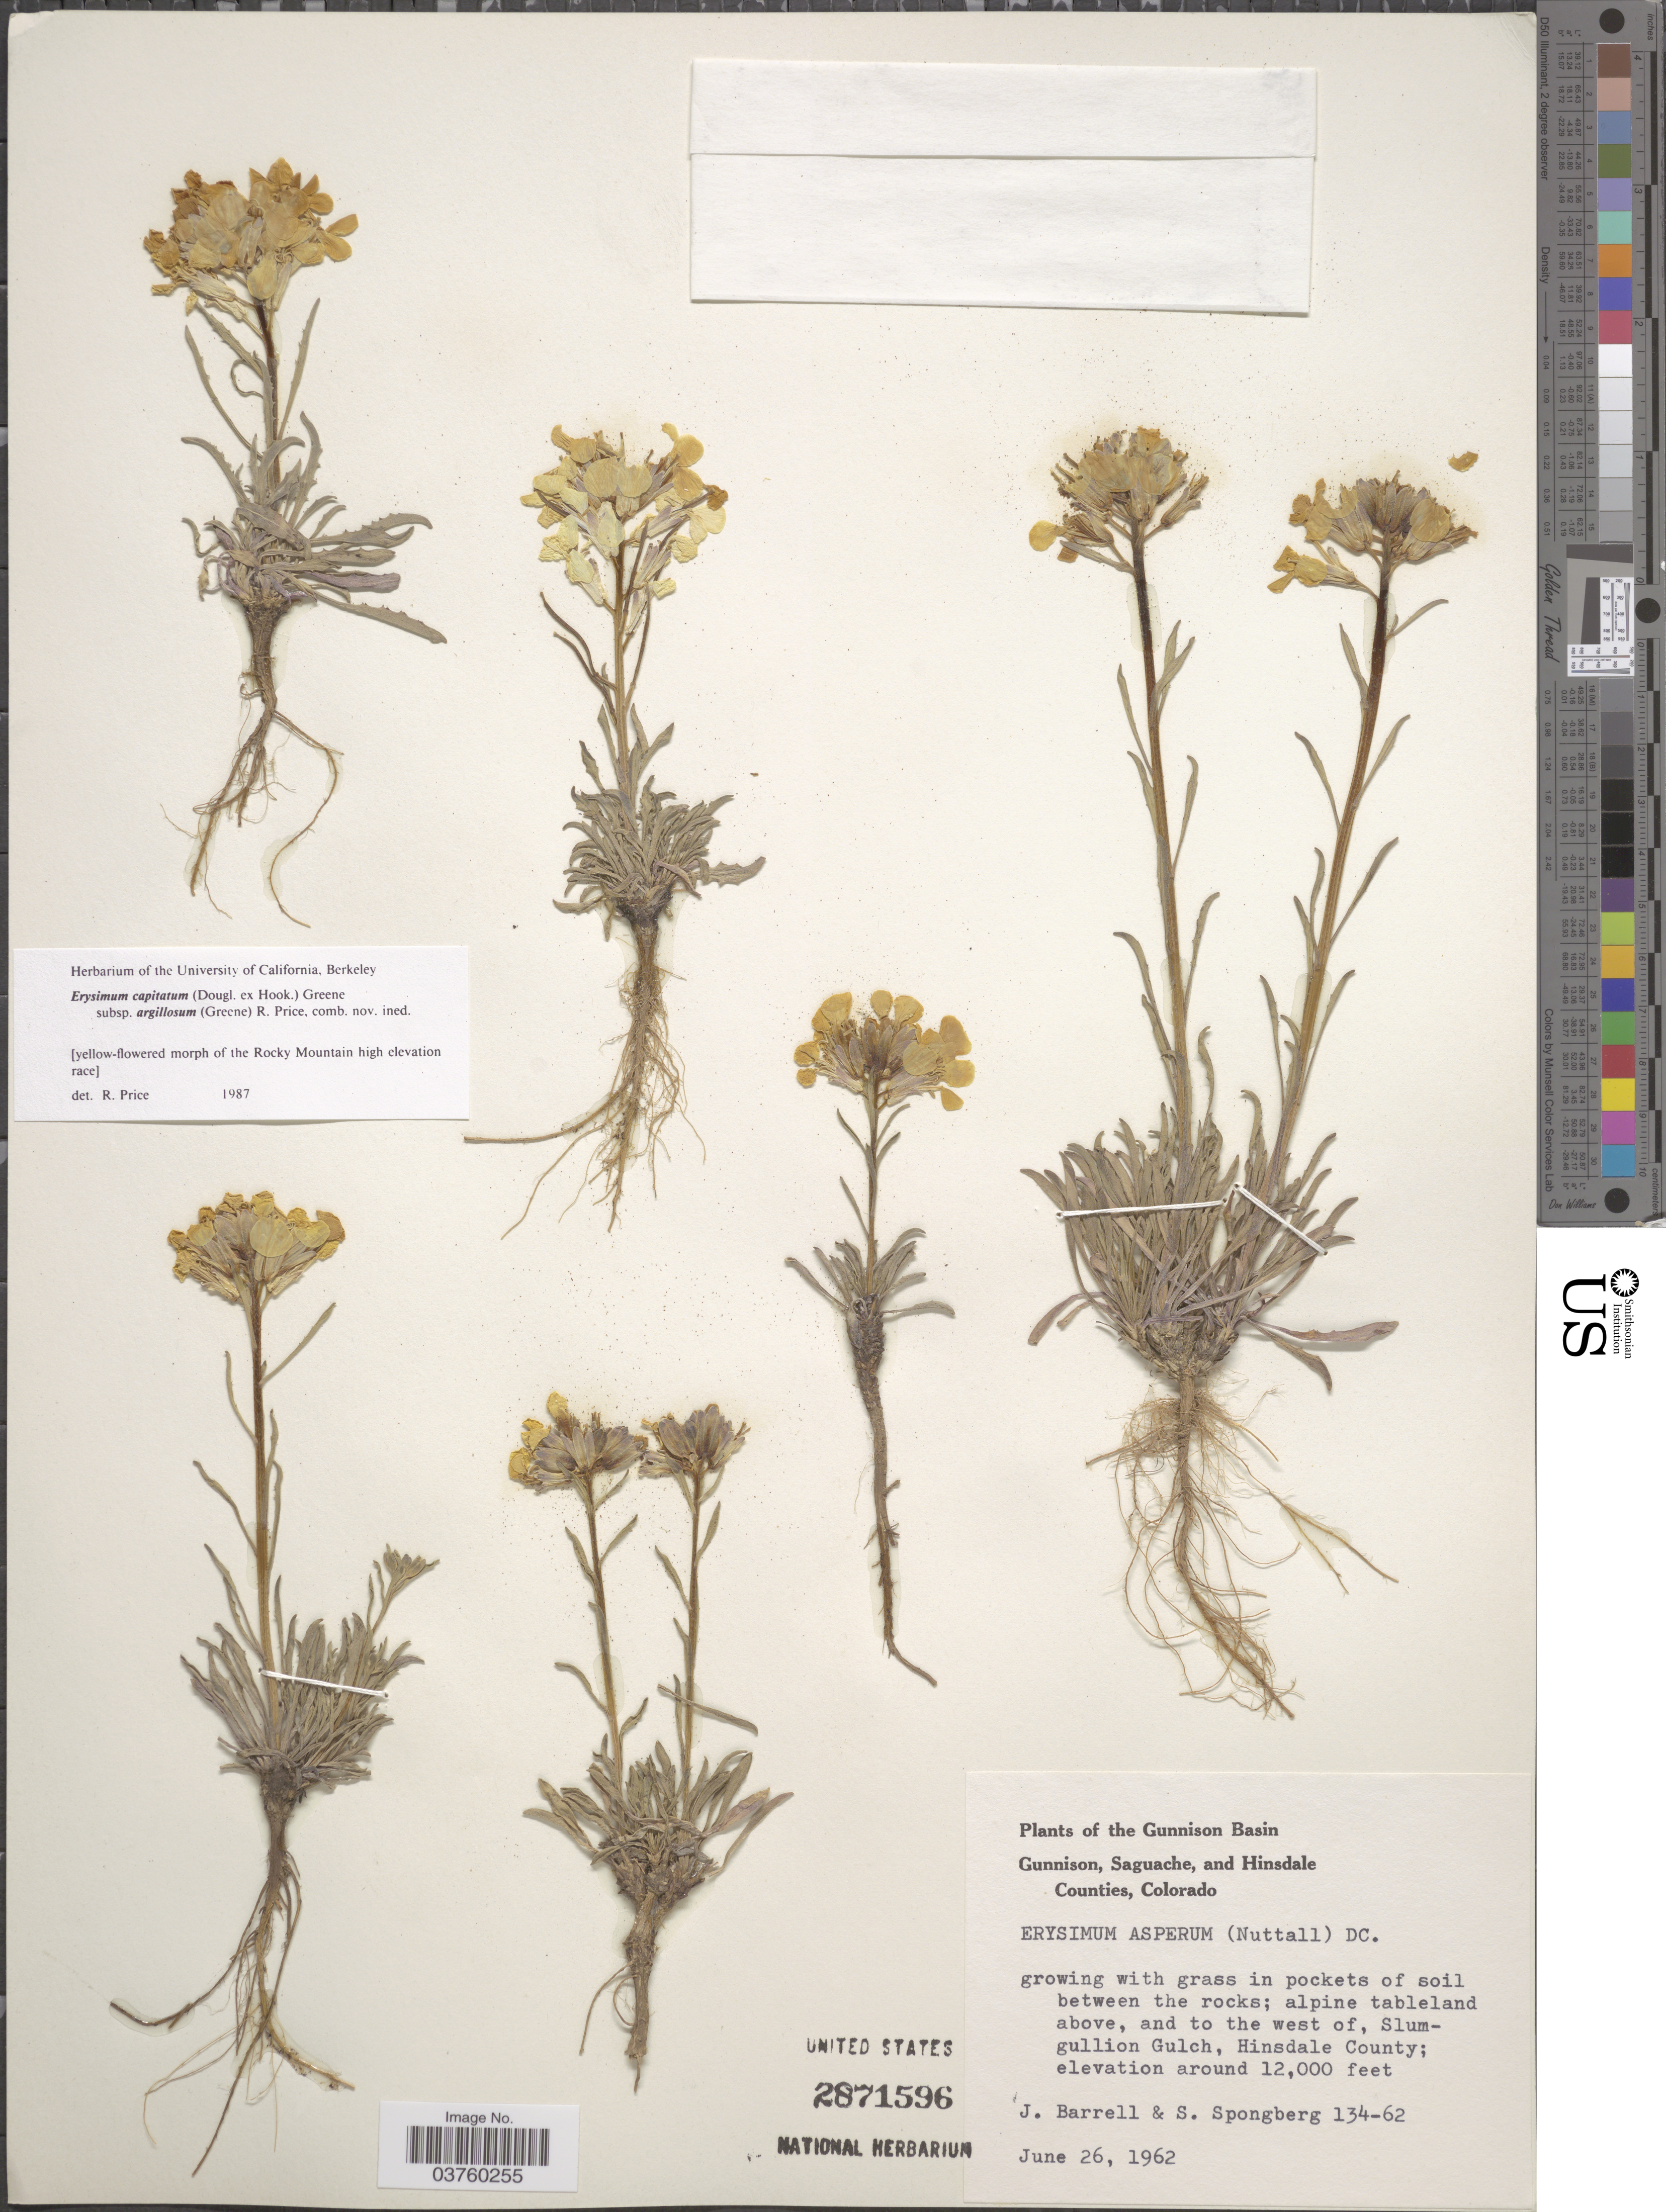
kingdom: Plantae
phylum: Tracheophyta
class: Magnoliopsida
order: Brassicales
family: Brassicaceae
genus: Erysimum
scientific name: Erysimum capitatum var. argillosum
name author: (Greene) R.J. Davis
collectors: J. Barrell & S. A.Spongberg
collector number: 134-62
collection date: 1962-06-26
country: United States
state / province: Colorado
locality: The Gunnison Basin. Alpine tableland above, and to the west of , Slumgullion Gulch, Hinsdale County.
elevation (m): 3658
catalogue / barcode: US 2871596